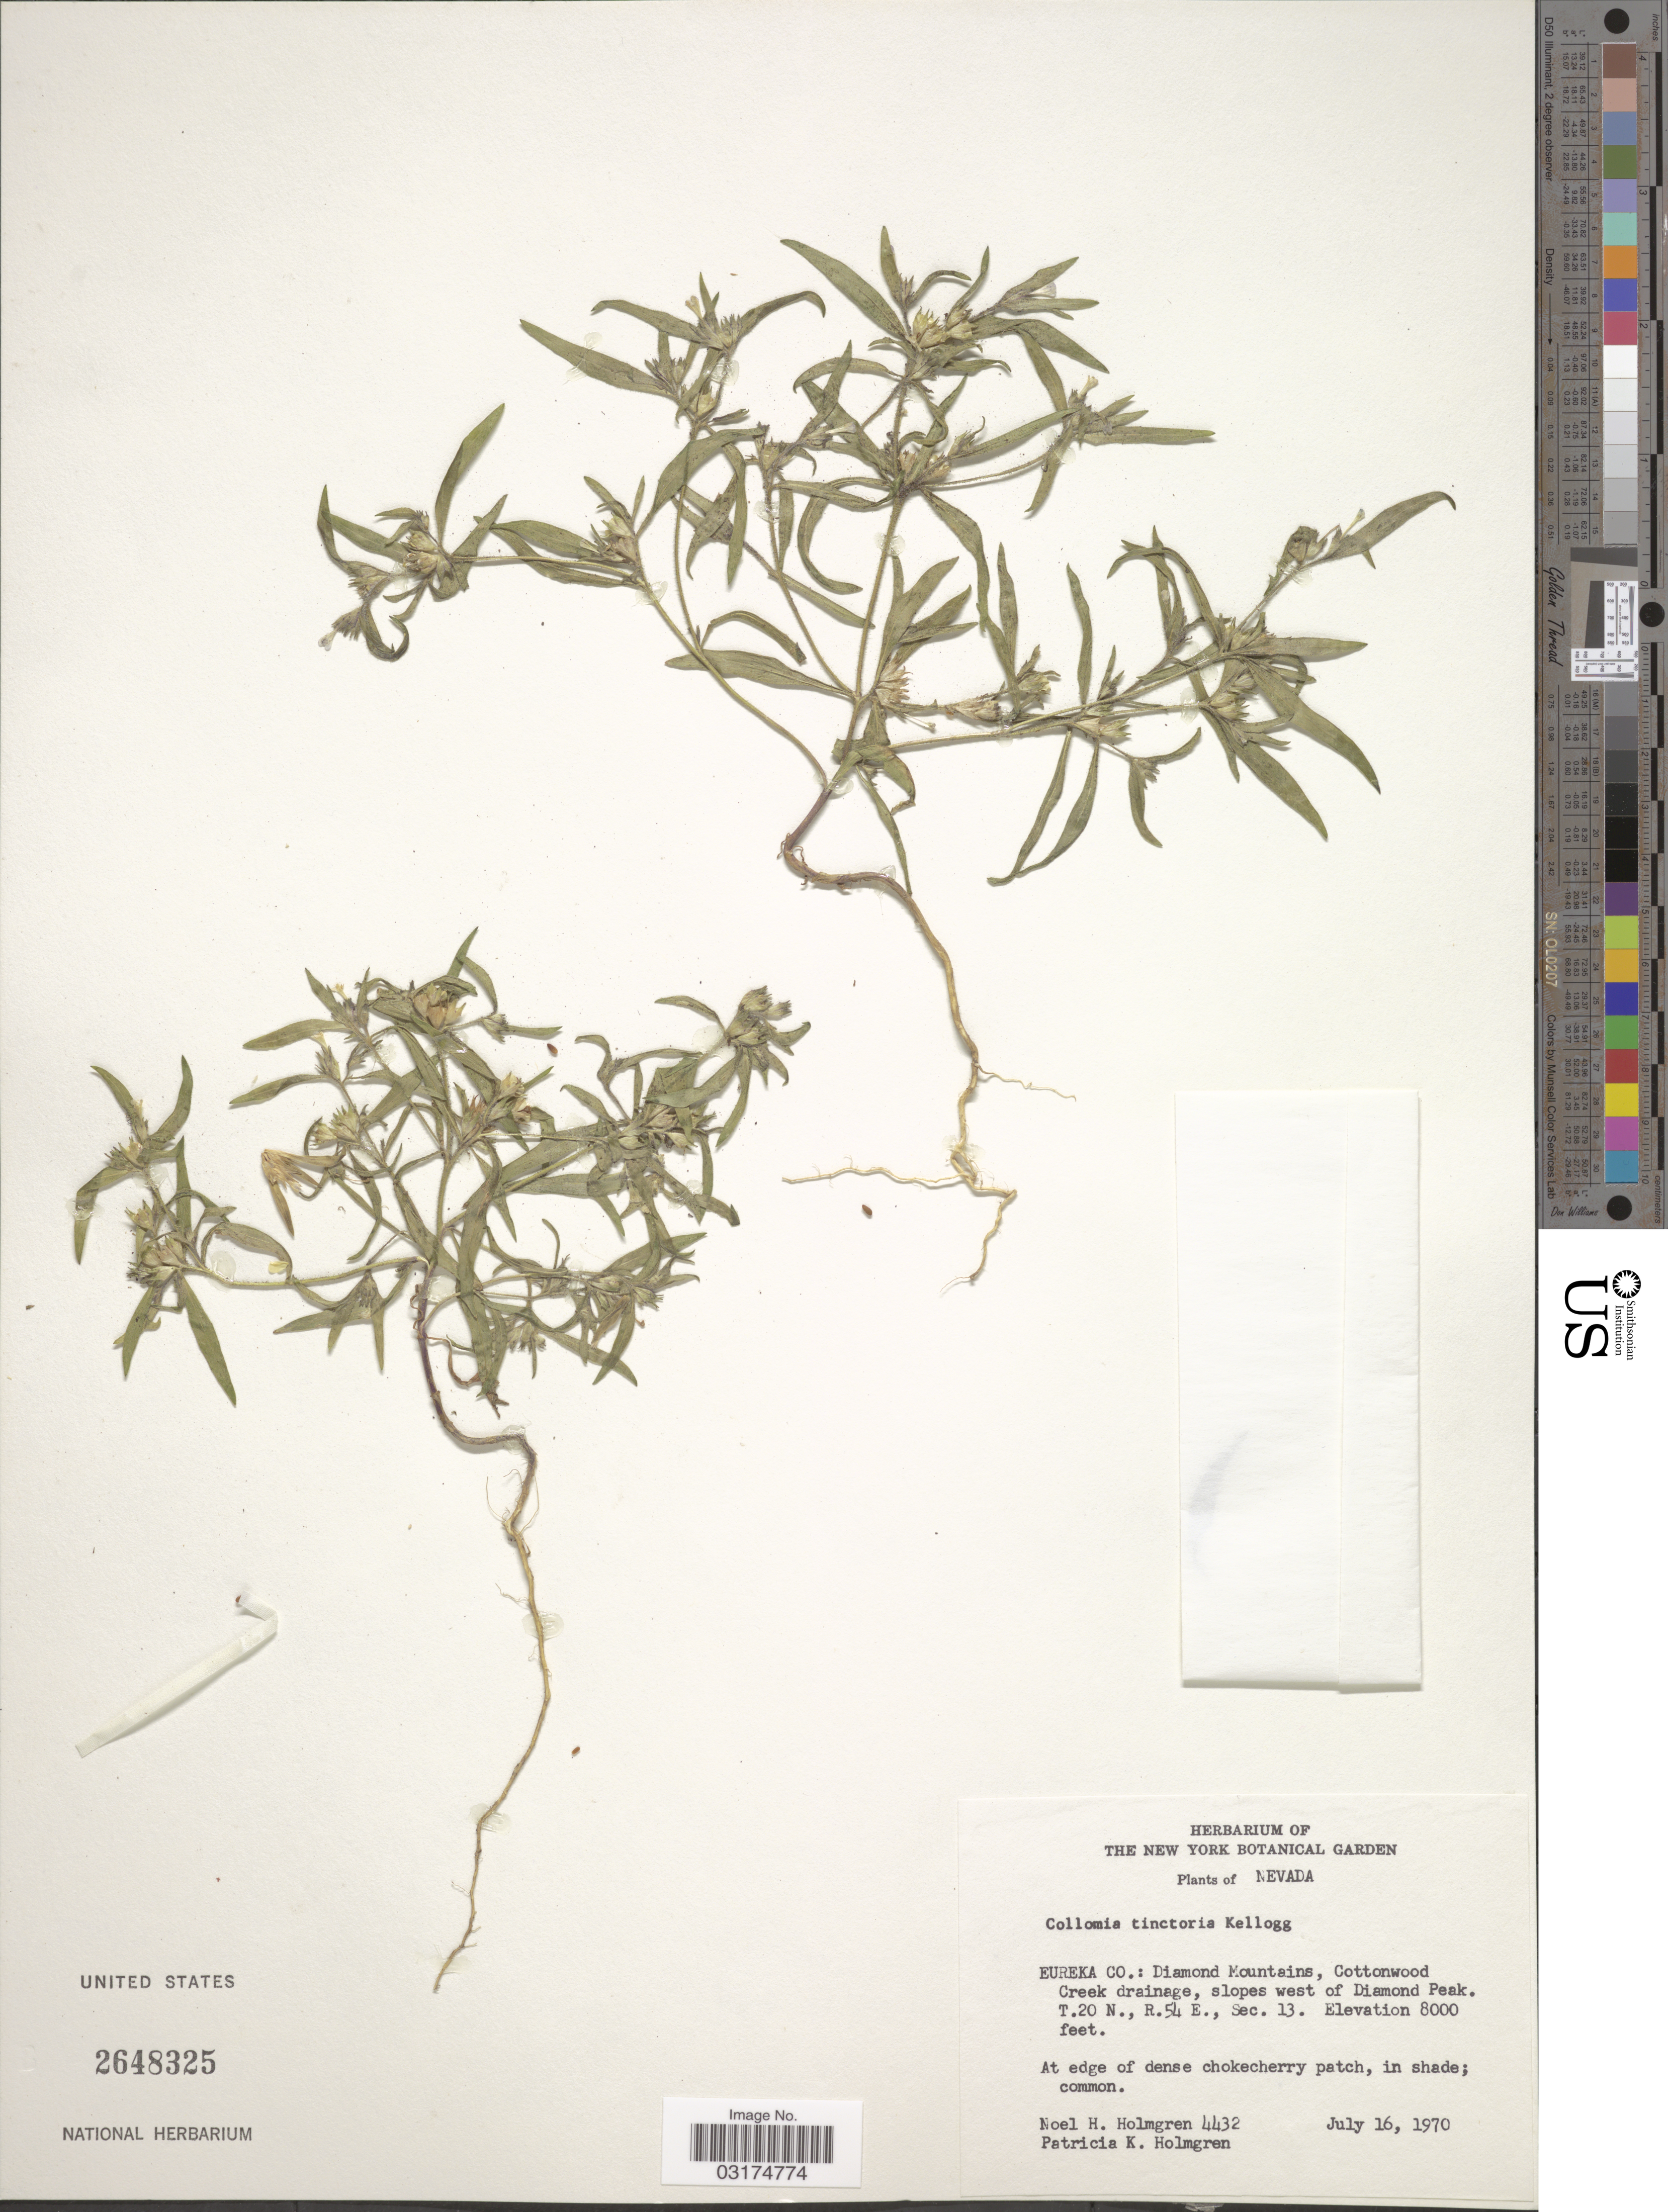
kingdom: Plantae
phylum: Tracheophyta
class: Magnoliopsida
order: Ericales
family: Polemoniaceae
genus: Collomia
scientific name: Collomia tinctoria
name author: Kellogg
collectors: N. H. Holmgren & P. K. Holmgren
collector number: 4432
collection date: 1970-07-16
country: United States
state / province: Nevada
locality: Eureka Co.: Diamond Mountains, Cottonwood Creek drainage, slopes west of Diamond Peak. T.20 N., R. 54 E., Sec. 13.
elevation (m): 2438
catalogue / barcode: US 2648325